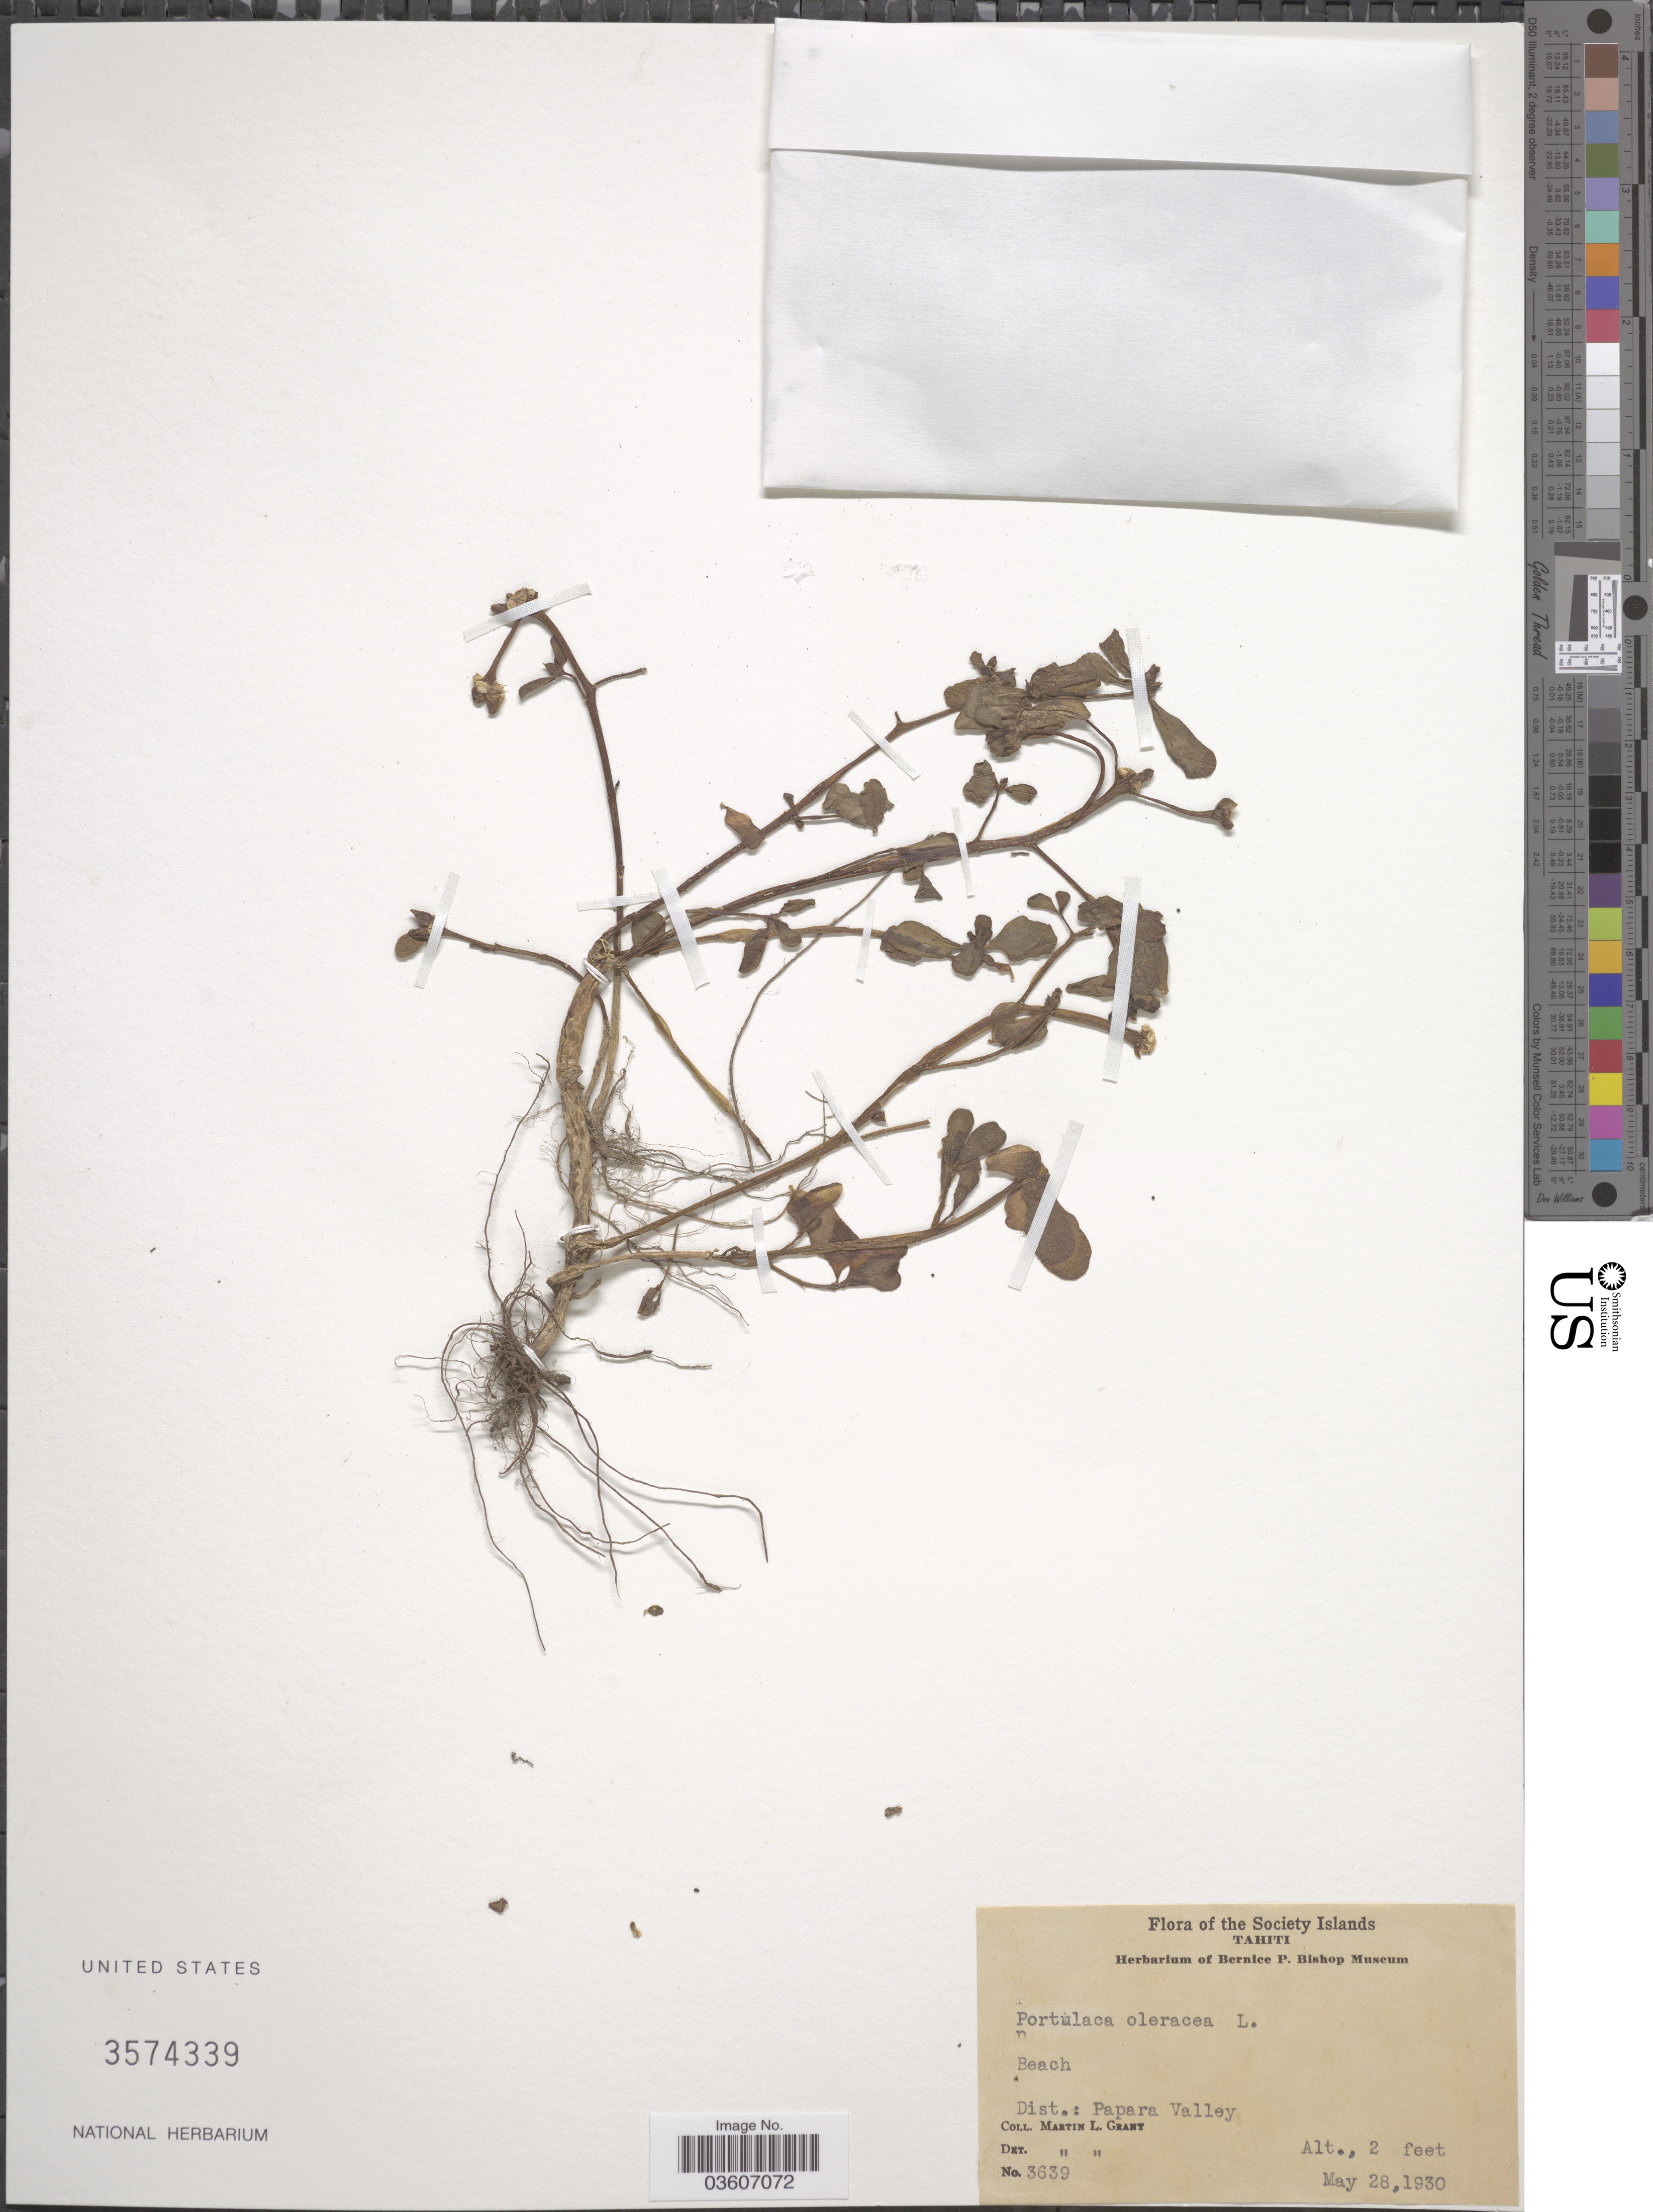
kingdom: Plantae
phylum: Tracheophyta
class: Magnoliopsida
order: Caryophyllales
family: Portulacaceae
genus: Portulaca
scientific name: Portulaca oleracea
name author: L.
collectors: M. L. Grant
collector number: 3639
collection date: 1930-05-28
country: French Polynesia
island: Tahiti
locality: The Society Islands. Tahiti. Dist: Papara Valley.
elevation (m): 1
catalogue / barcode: US 3574339